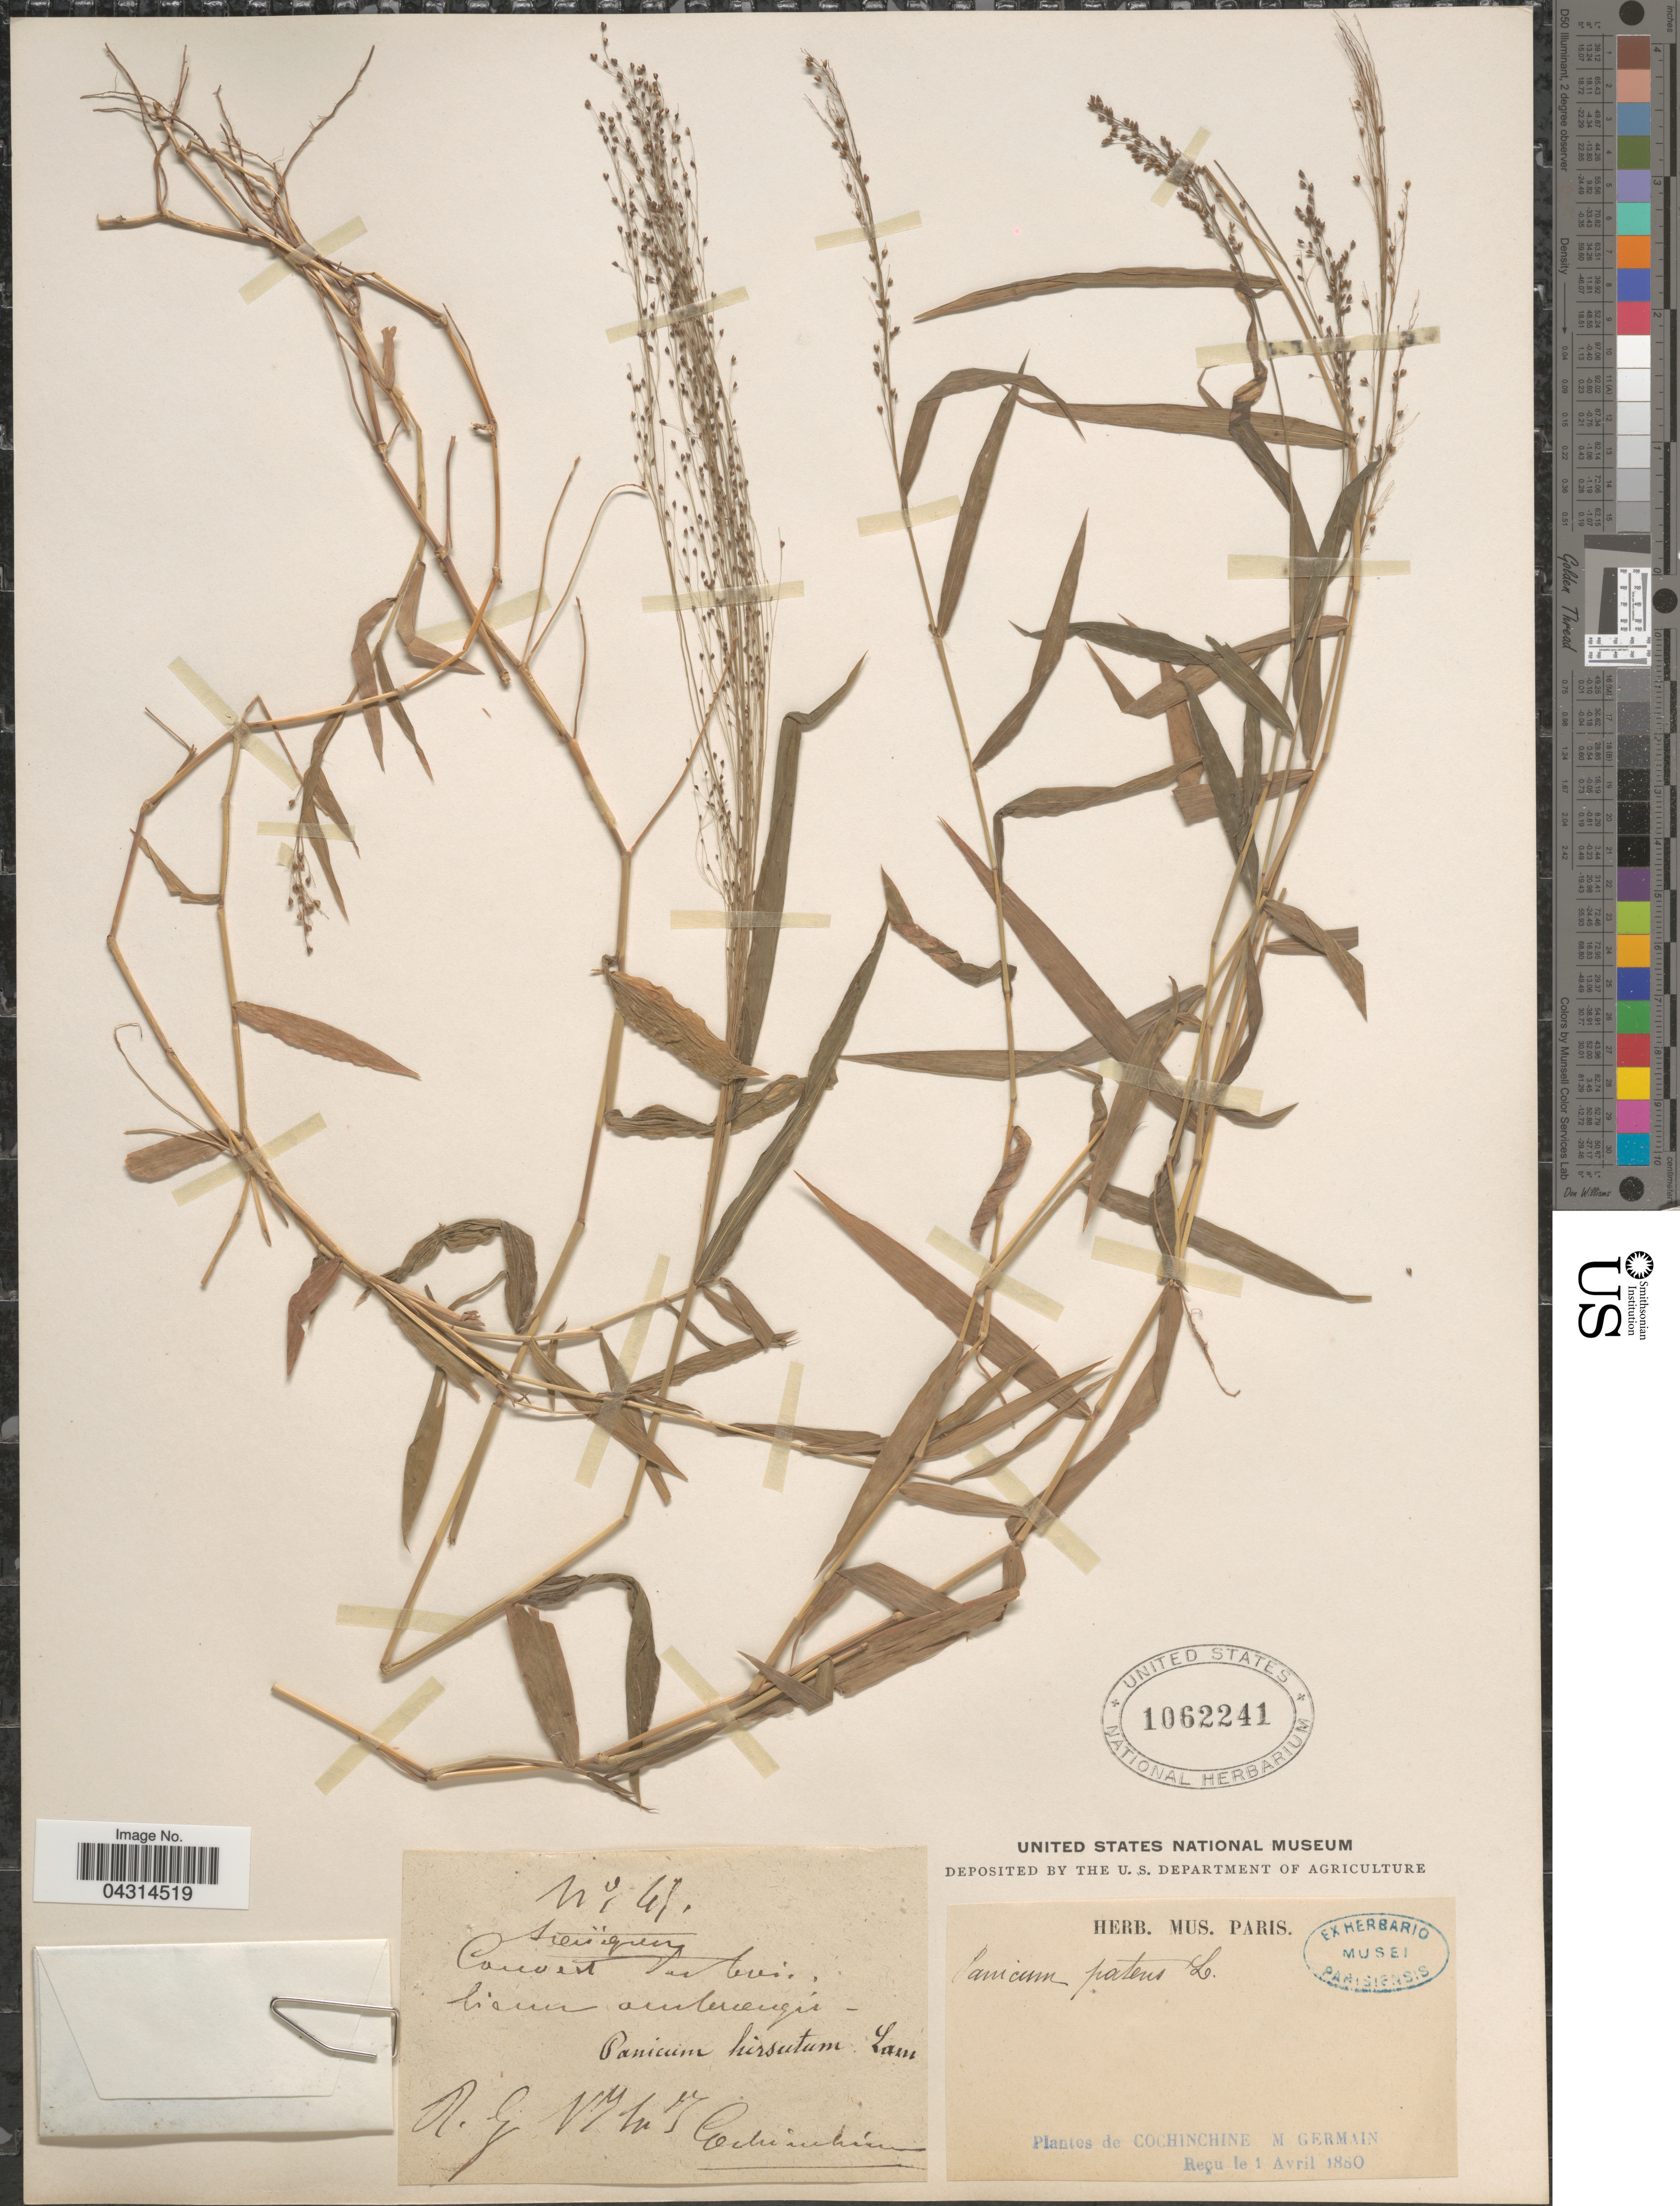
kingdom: Plantae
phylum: Tracheophyta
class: Liliopsida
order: Poales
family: Poaceae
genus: Cyrtococcum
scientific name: Cyrtococcum sp.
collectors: M. Germain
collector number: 67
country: Vietnam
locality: Cochinchina.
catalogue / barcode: US 1062241